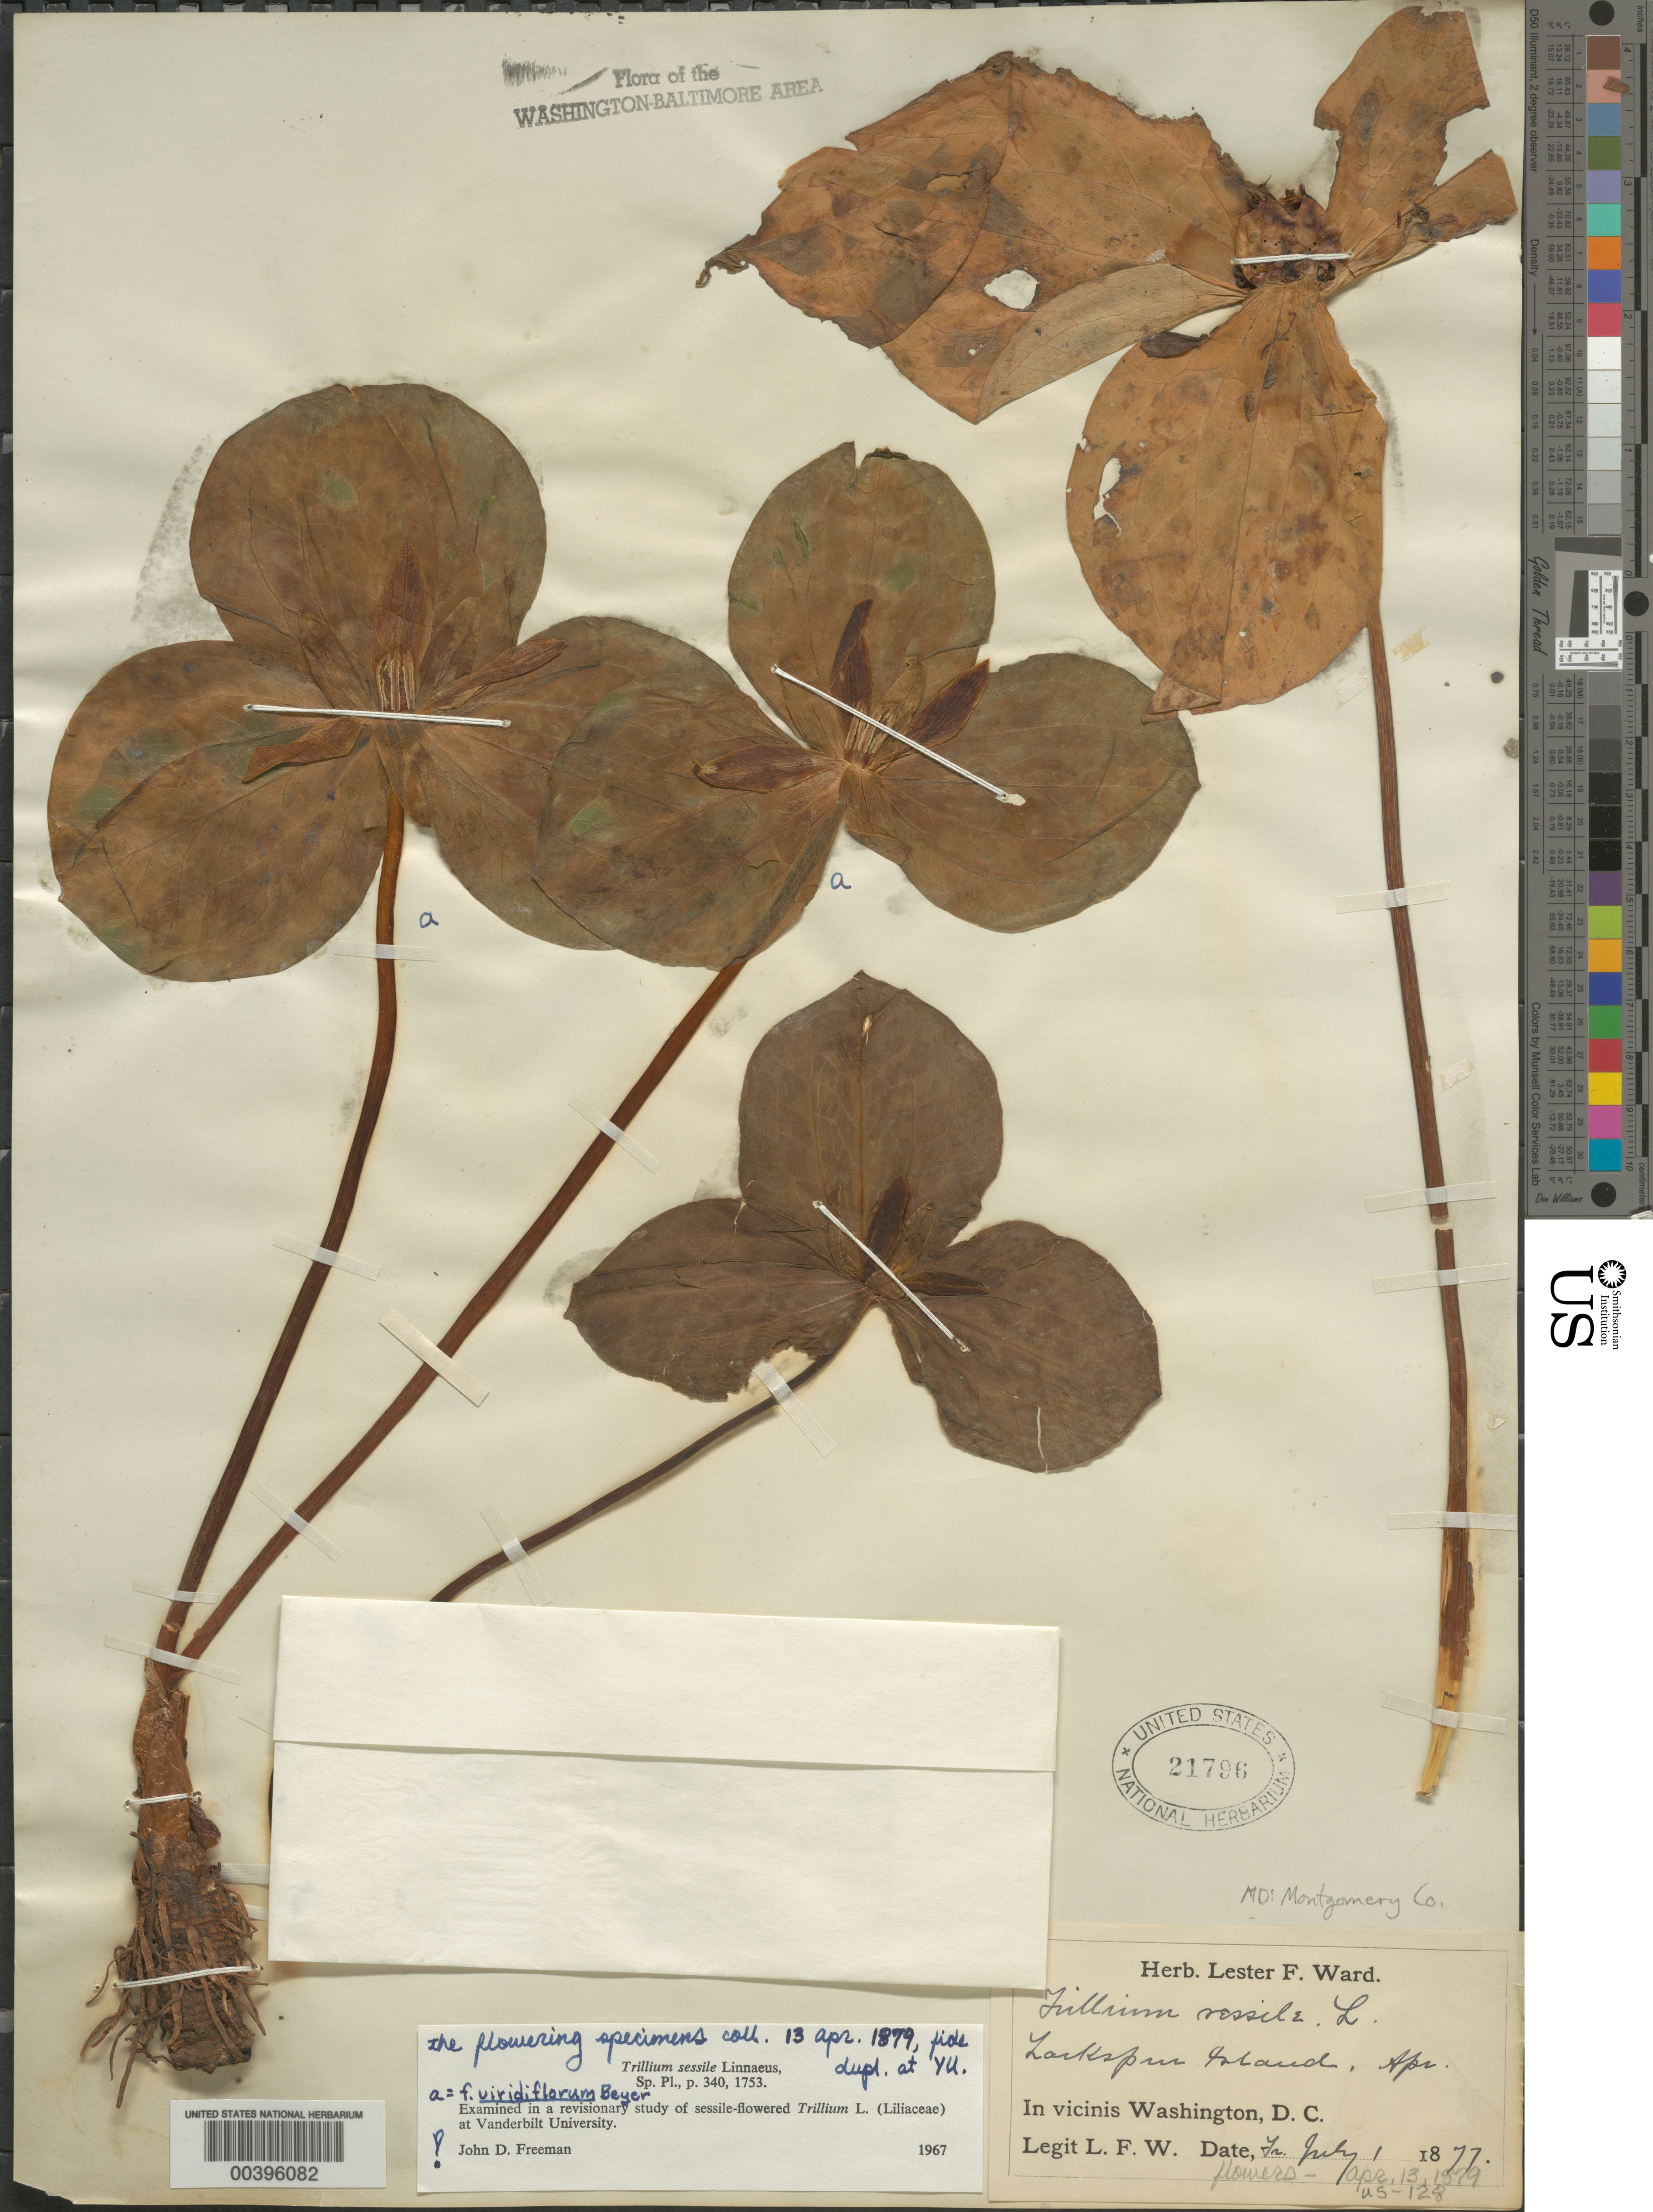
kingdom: Plantae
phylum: Tracheophyta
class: Liliopsida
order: Liliales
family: Melanthiaceae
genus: Trillium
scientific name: Trillium sessile f. viridiflorum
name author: Beyer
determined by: Freeman, J. D.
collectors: L. F. Ward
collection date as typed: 13 Apr 1879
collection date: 1879-04-13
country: United States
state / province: Maryland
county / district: Montgomery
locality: Larkspur Island C. & O. Canal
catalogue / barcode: US 21796